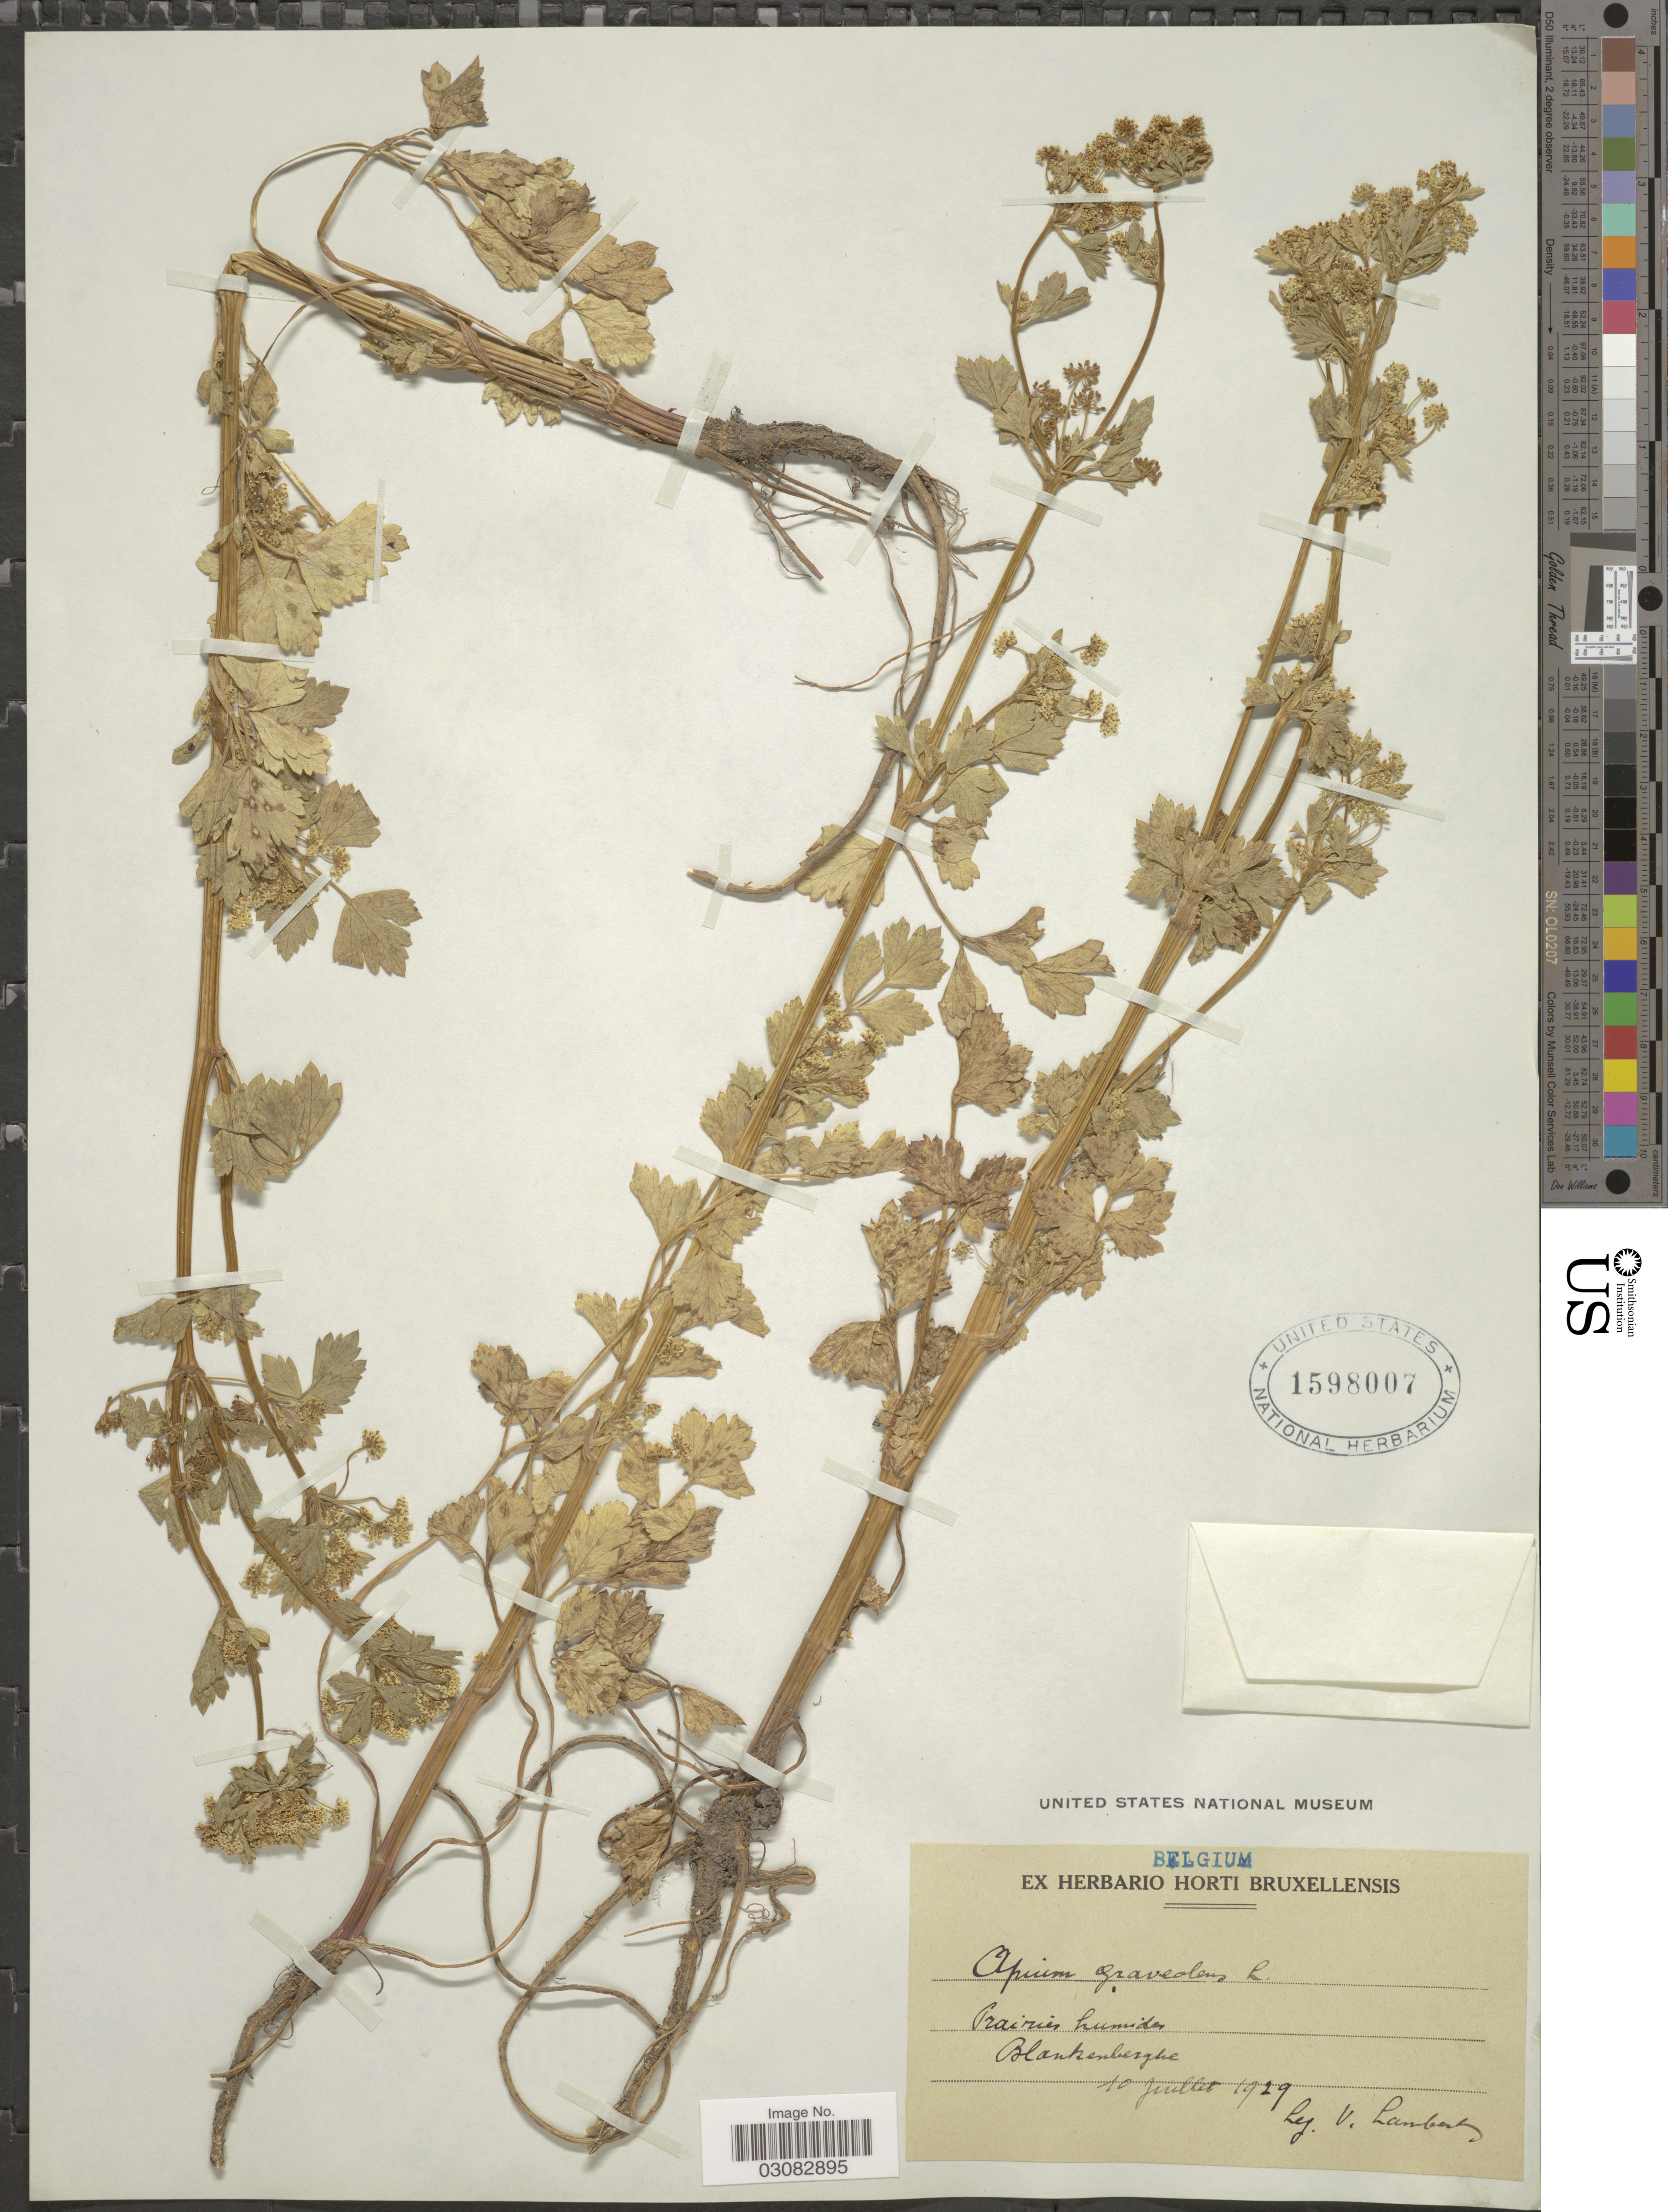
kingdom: Plantae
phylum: Tracheophyta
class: Magnoliopsida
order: Apiales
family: Apiaceae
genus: Apium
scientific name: Apium graveolens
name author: L.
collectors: V. Lambert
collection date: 1929-07-10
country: Belgium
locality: Blankenberghe.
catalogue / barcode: US 1598007